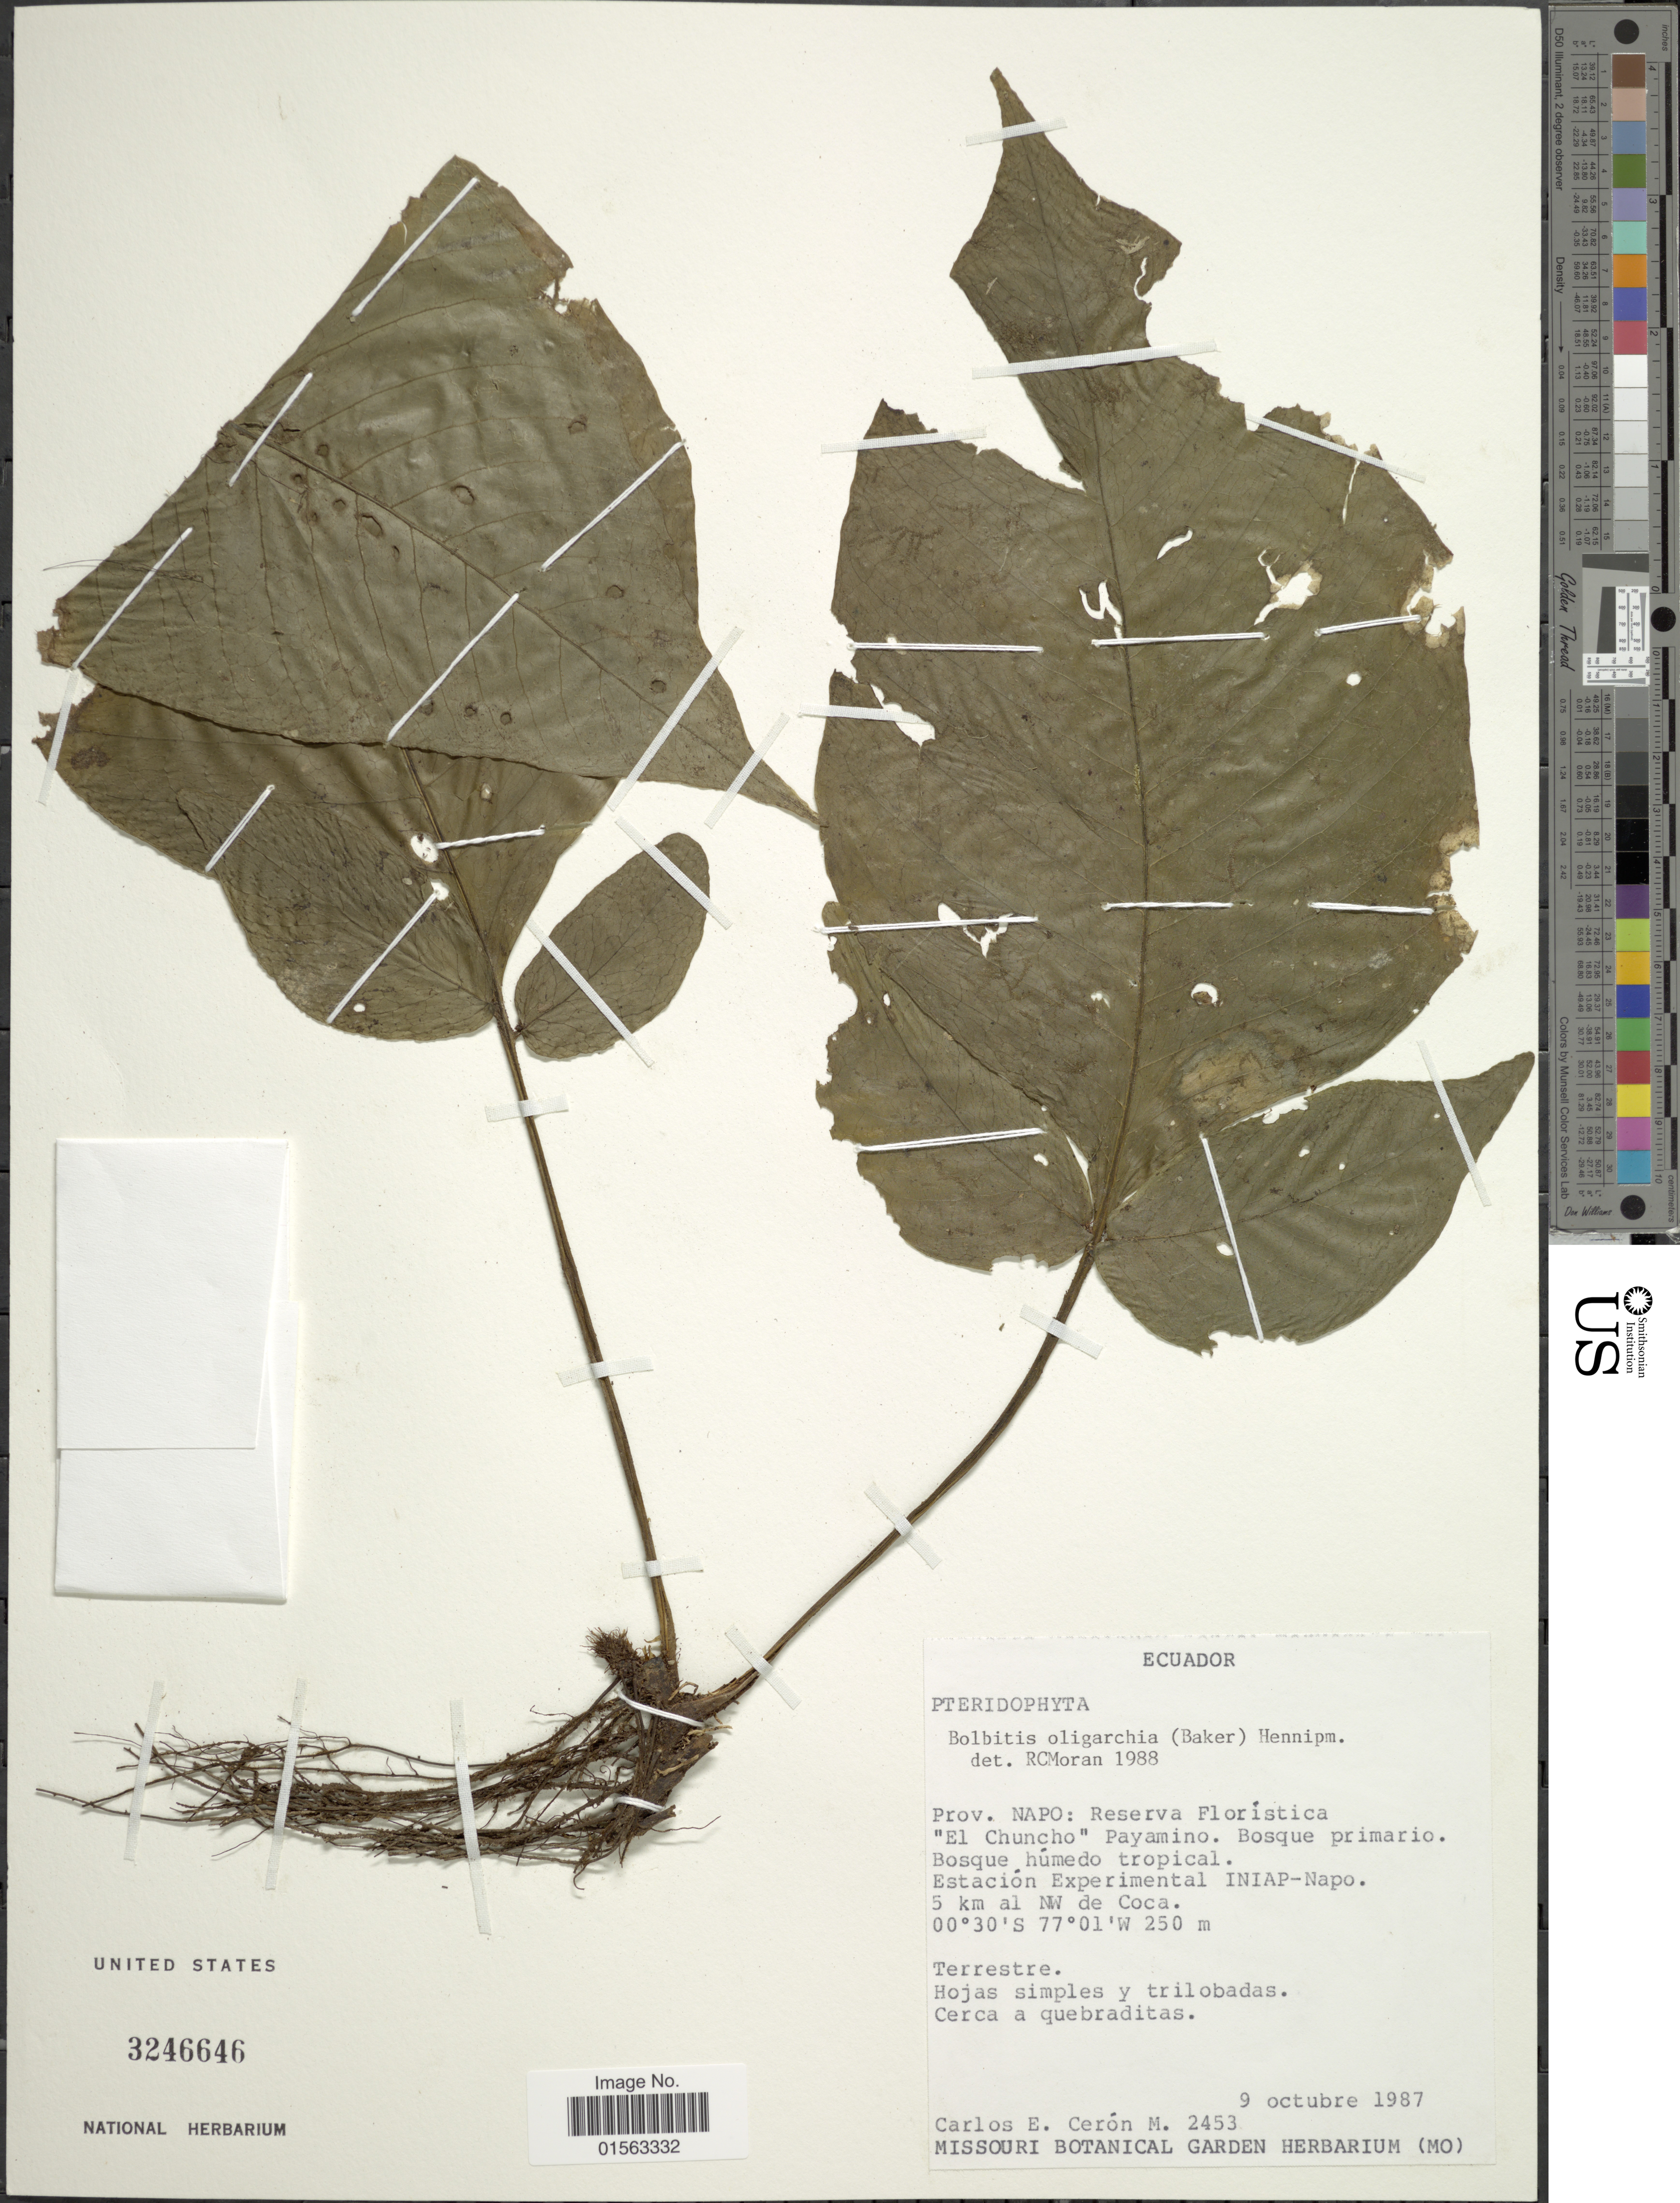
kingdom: Plantae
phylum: Tracheophyta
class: Polypodiopsida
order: Polypodiales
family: Dryopteridaceae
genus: Mickelia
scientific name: Mickelia oligarchica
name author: (Baker) R.C. Moran et al.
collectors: C. E. Cerón M.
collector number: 2453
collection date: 1987-10-09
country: Ecuador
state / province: Napo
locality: Prov. Napo: Reserva Floristica El Chuncho Payamino, Estacion Experimental Iniap-napo,5 km al NW de Coca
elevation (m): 250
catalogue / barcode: US 3246646